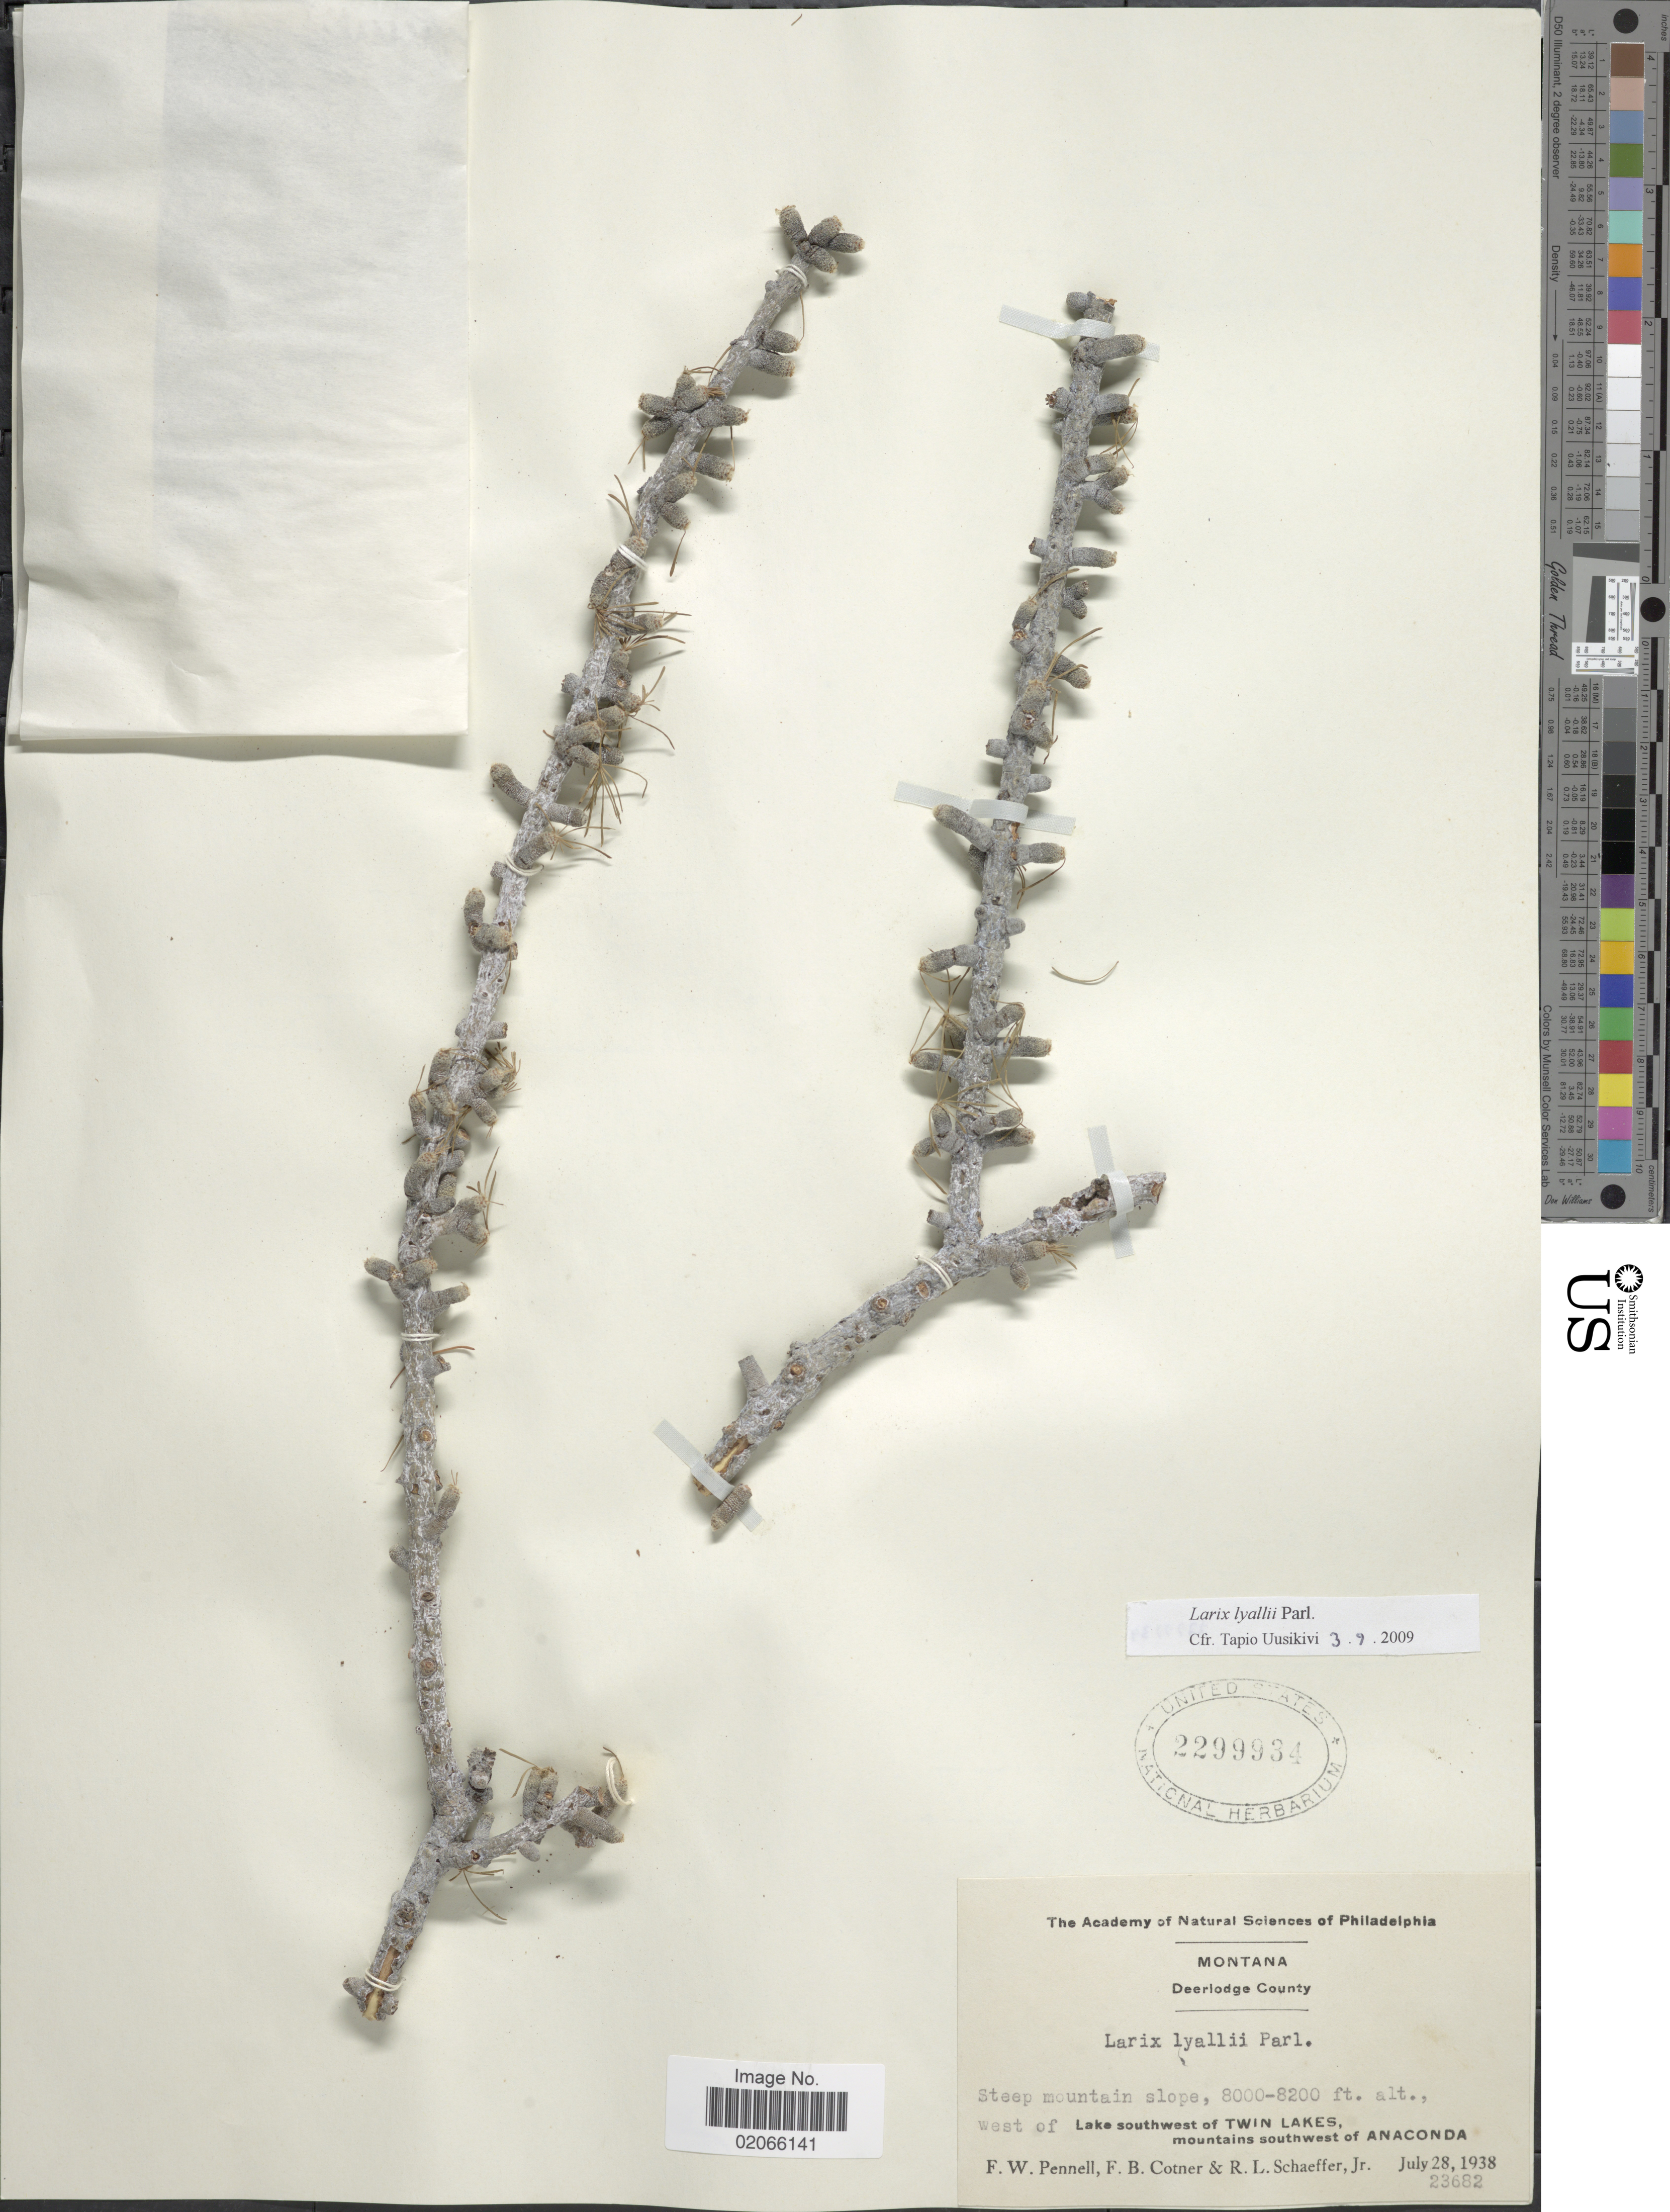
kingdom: Plantae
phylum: Tracheophyta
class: Pinopsida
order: Pinales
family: Pinaceae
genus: Larix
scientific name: Larix lyallii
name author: Parl.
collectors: F. W. Pennell, F. Cotner & R. L. Schaeffer Jr.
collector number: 23682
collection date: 1938-07-28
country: United States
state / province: Montana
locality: Montana, Deerlodge County, Steep mountain slope, west of Lake southwest Twin Lakes, mountains southwest of Anaconda.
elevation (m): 2438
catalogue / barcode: US 2299934